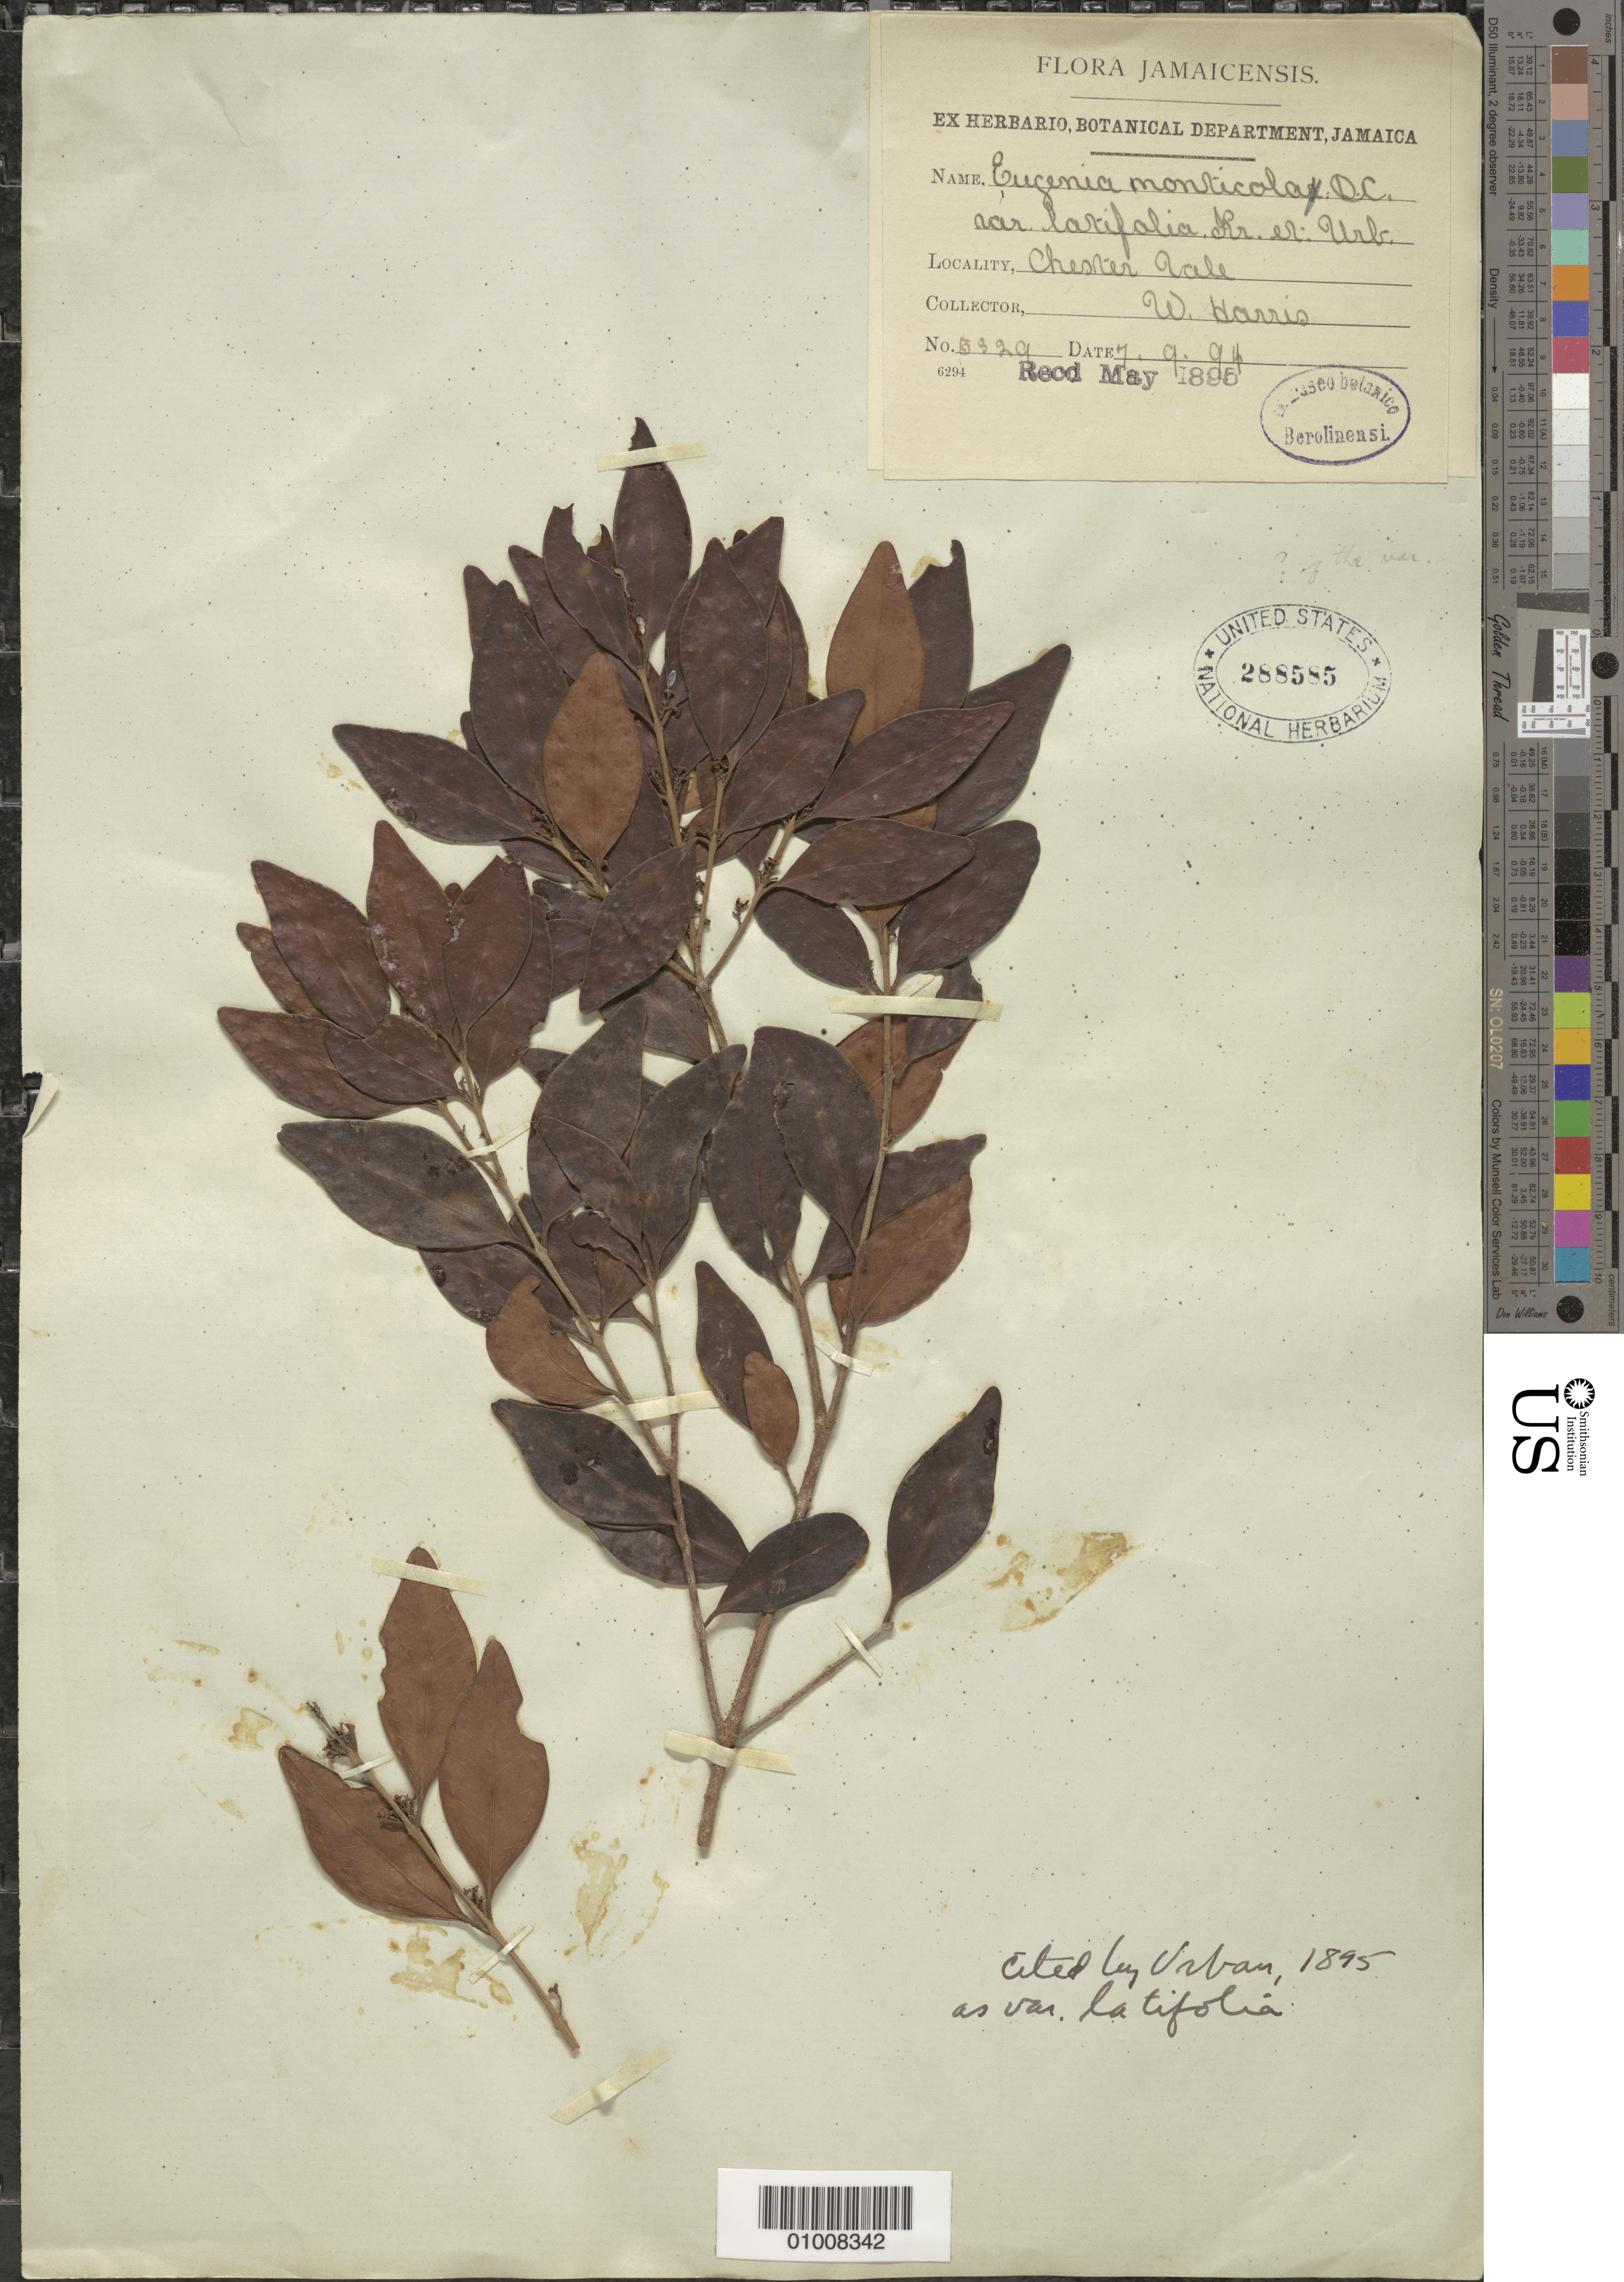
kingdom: Plantae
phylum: Tracheophyta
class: Magnoliopsida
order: Myrtales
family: Myrtaceae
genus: Eugenia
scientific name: Eugenia monticola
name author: (Sw.) DC.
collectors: W. Harris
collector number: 5329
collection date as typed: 07 Sep 1894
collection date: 1894-09-07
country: Jamaica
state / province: Saint Andrew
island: Jamaica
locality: Chester Vale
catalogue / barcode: US 288585